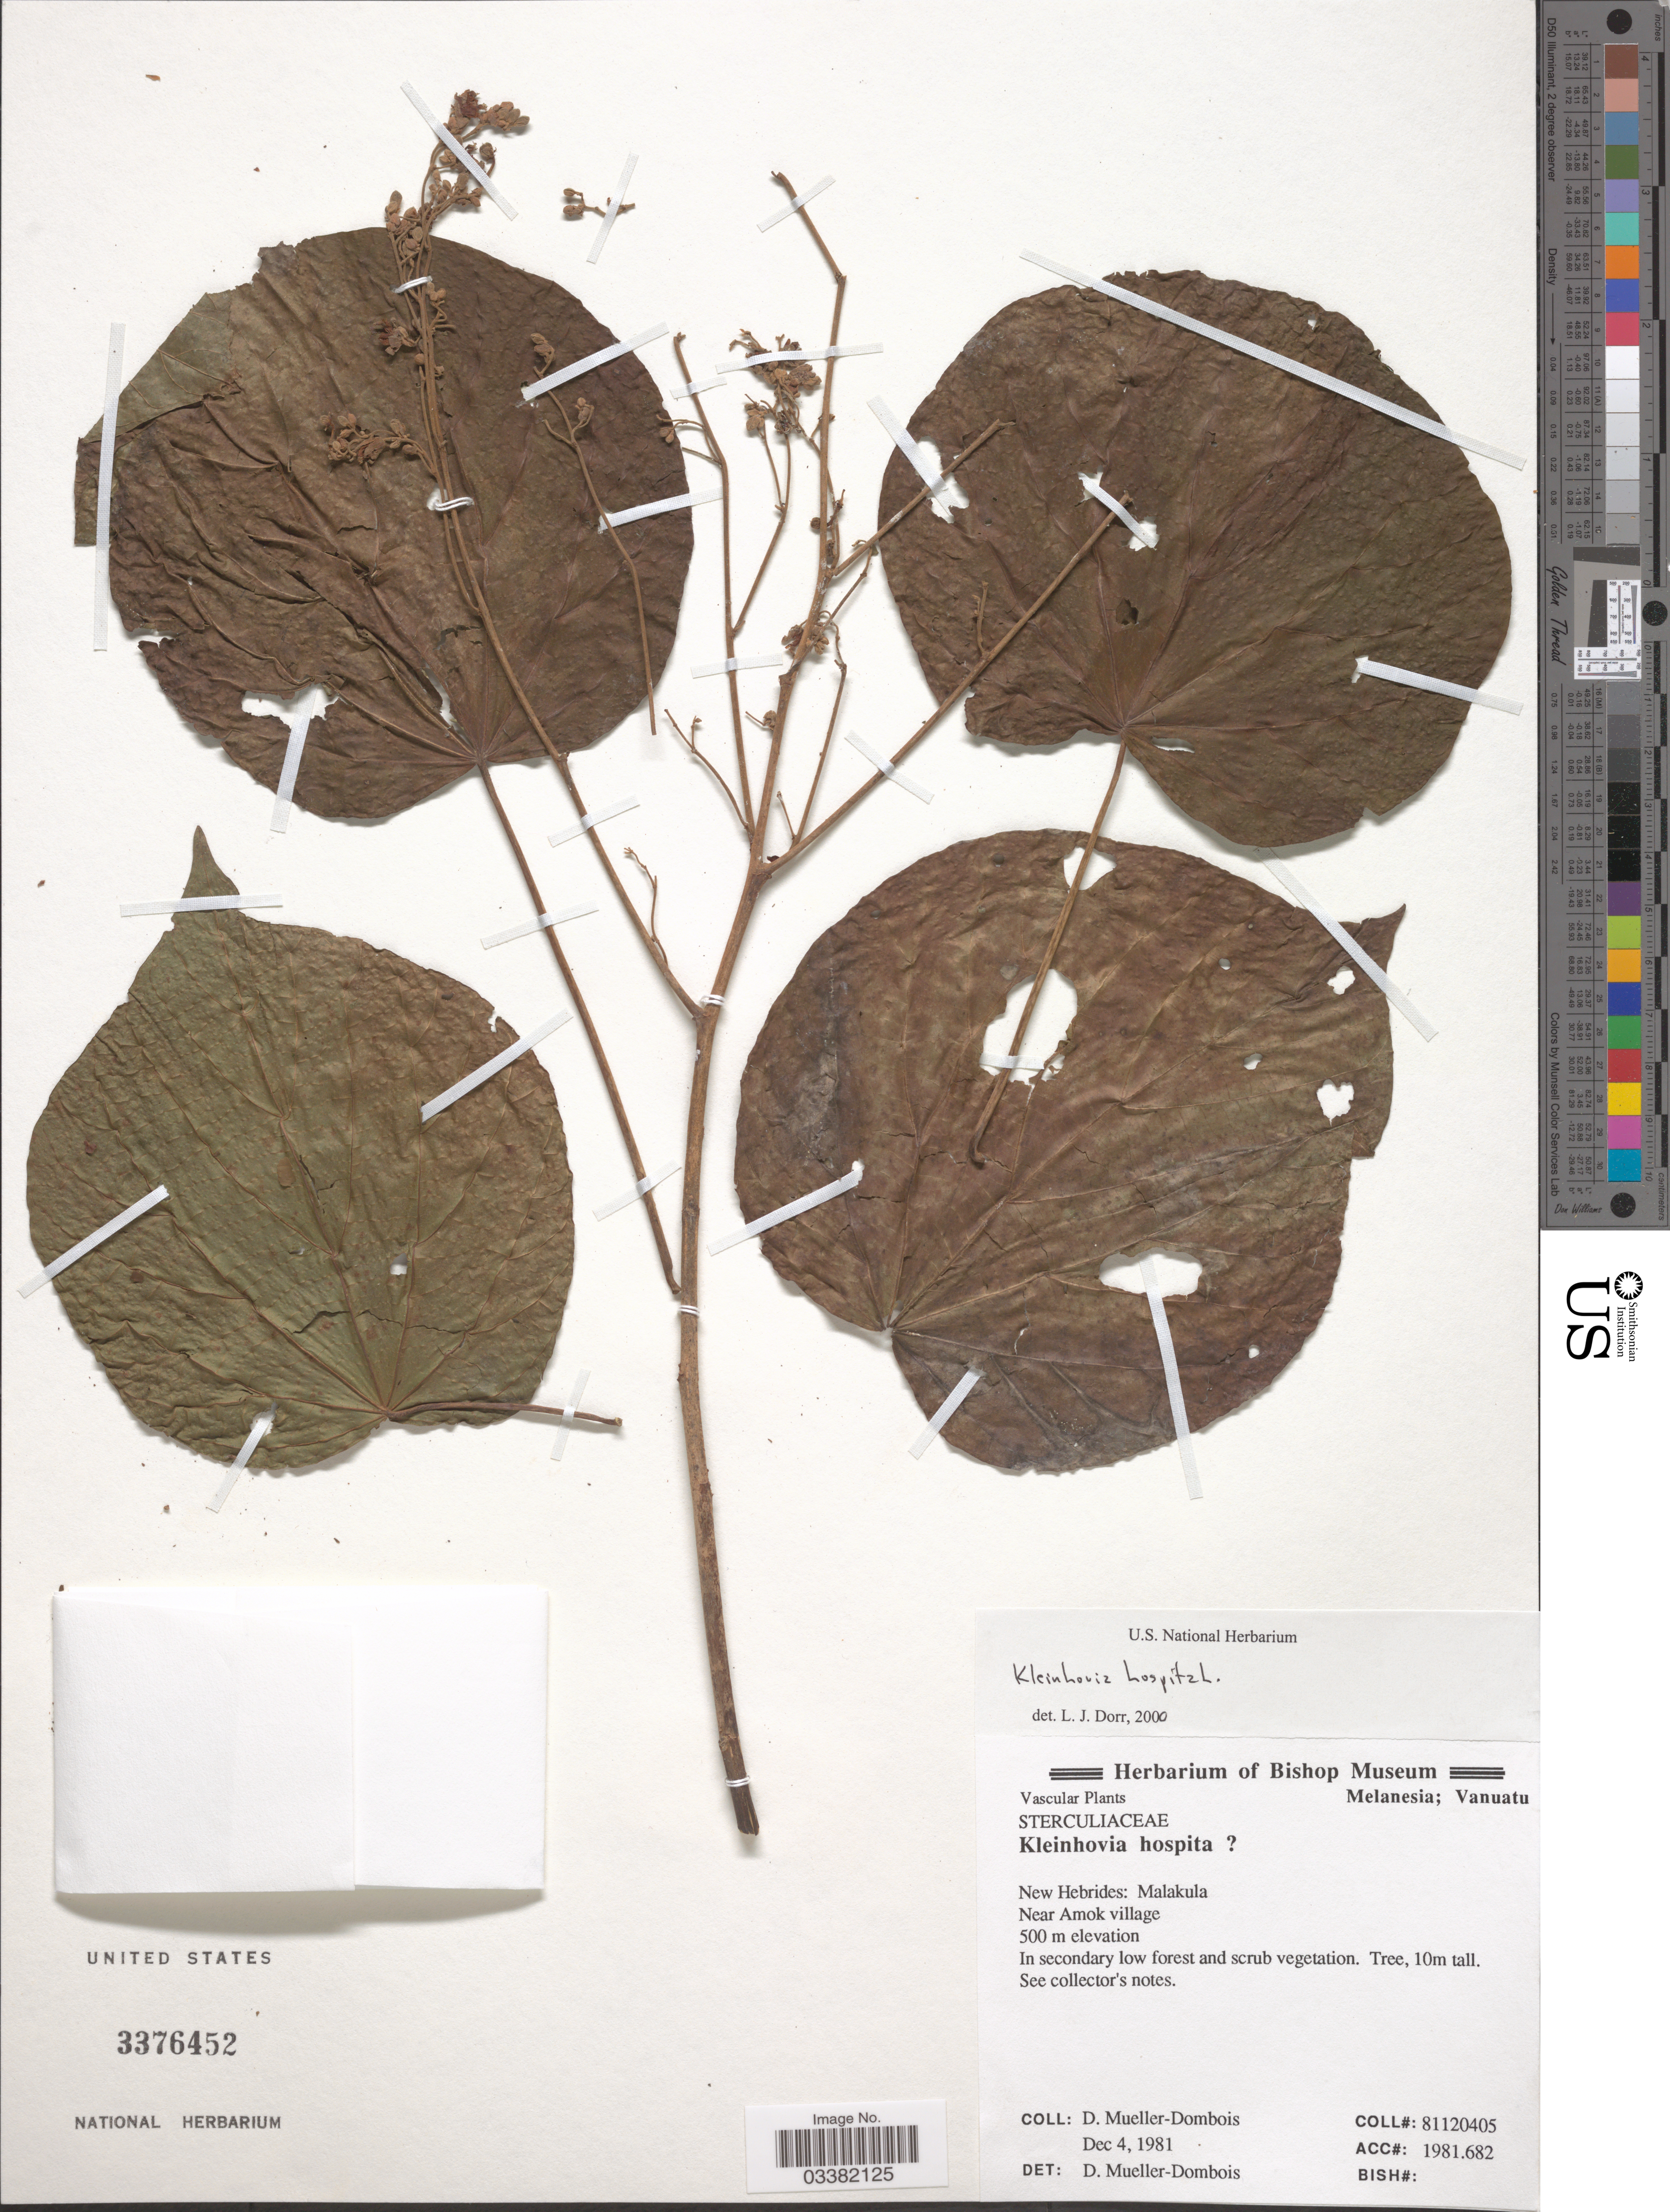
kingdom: Plantae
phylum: Tracheophyta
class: Magnoliopsida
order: Malvales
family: Malvaceae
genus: Kleinhovia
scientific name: Kleinhovia hospita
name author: L.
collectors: D. Mueller-Dombois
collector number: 81120405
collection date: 1981-12-04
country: Vanuatu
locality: New Hebrides: Malakula. Near Amok village.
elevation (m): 500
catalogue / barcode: US 3376452